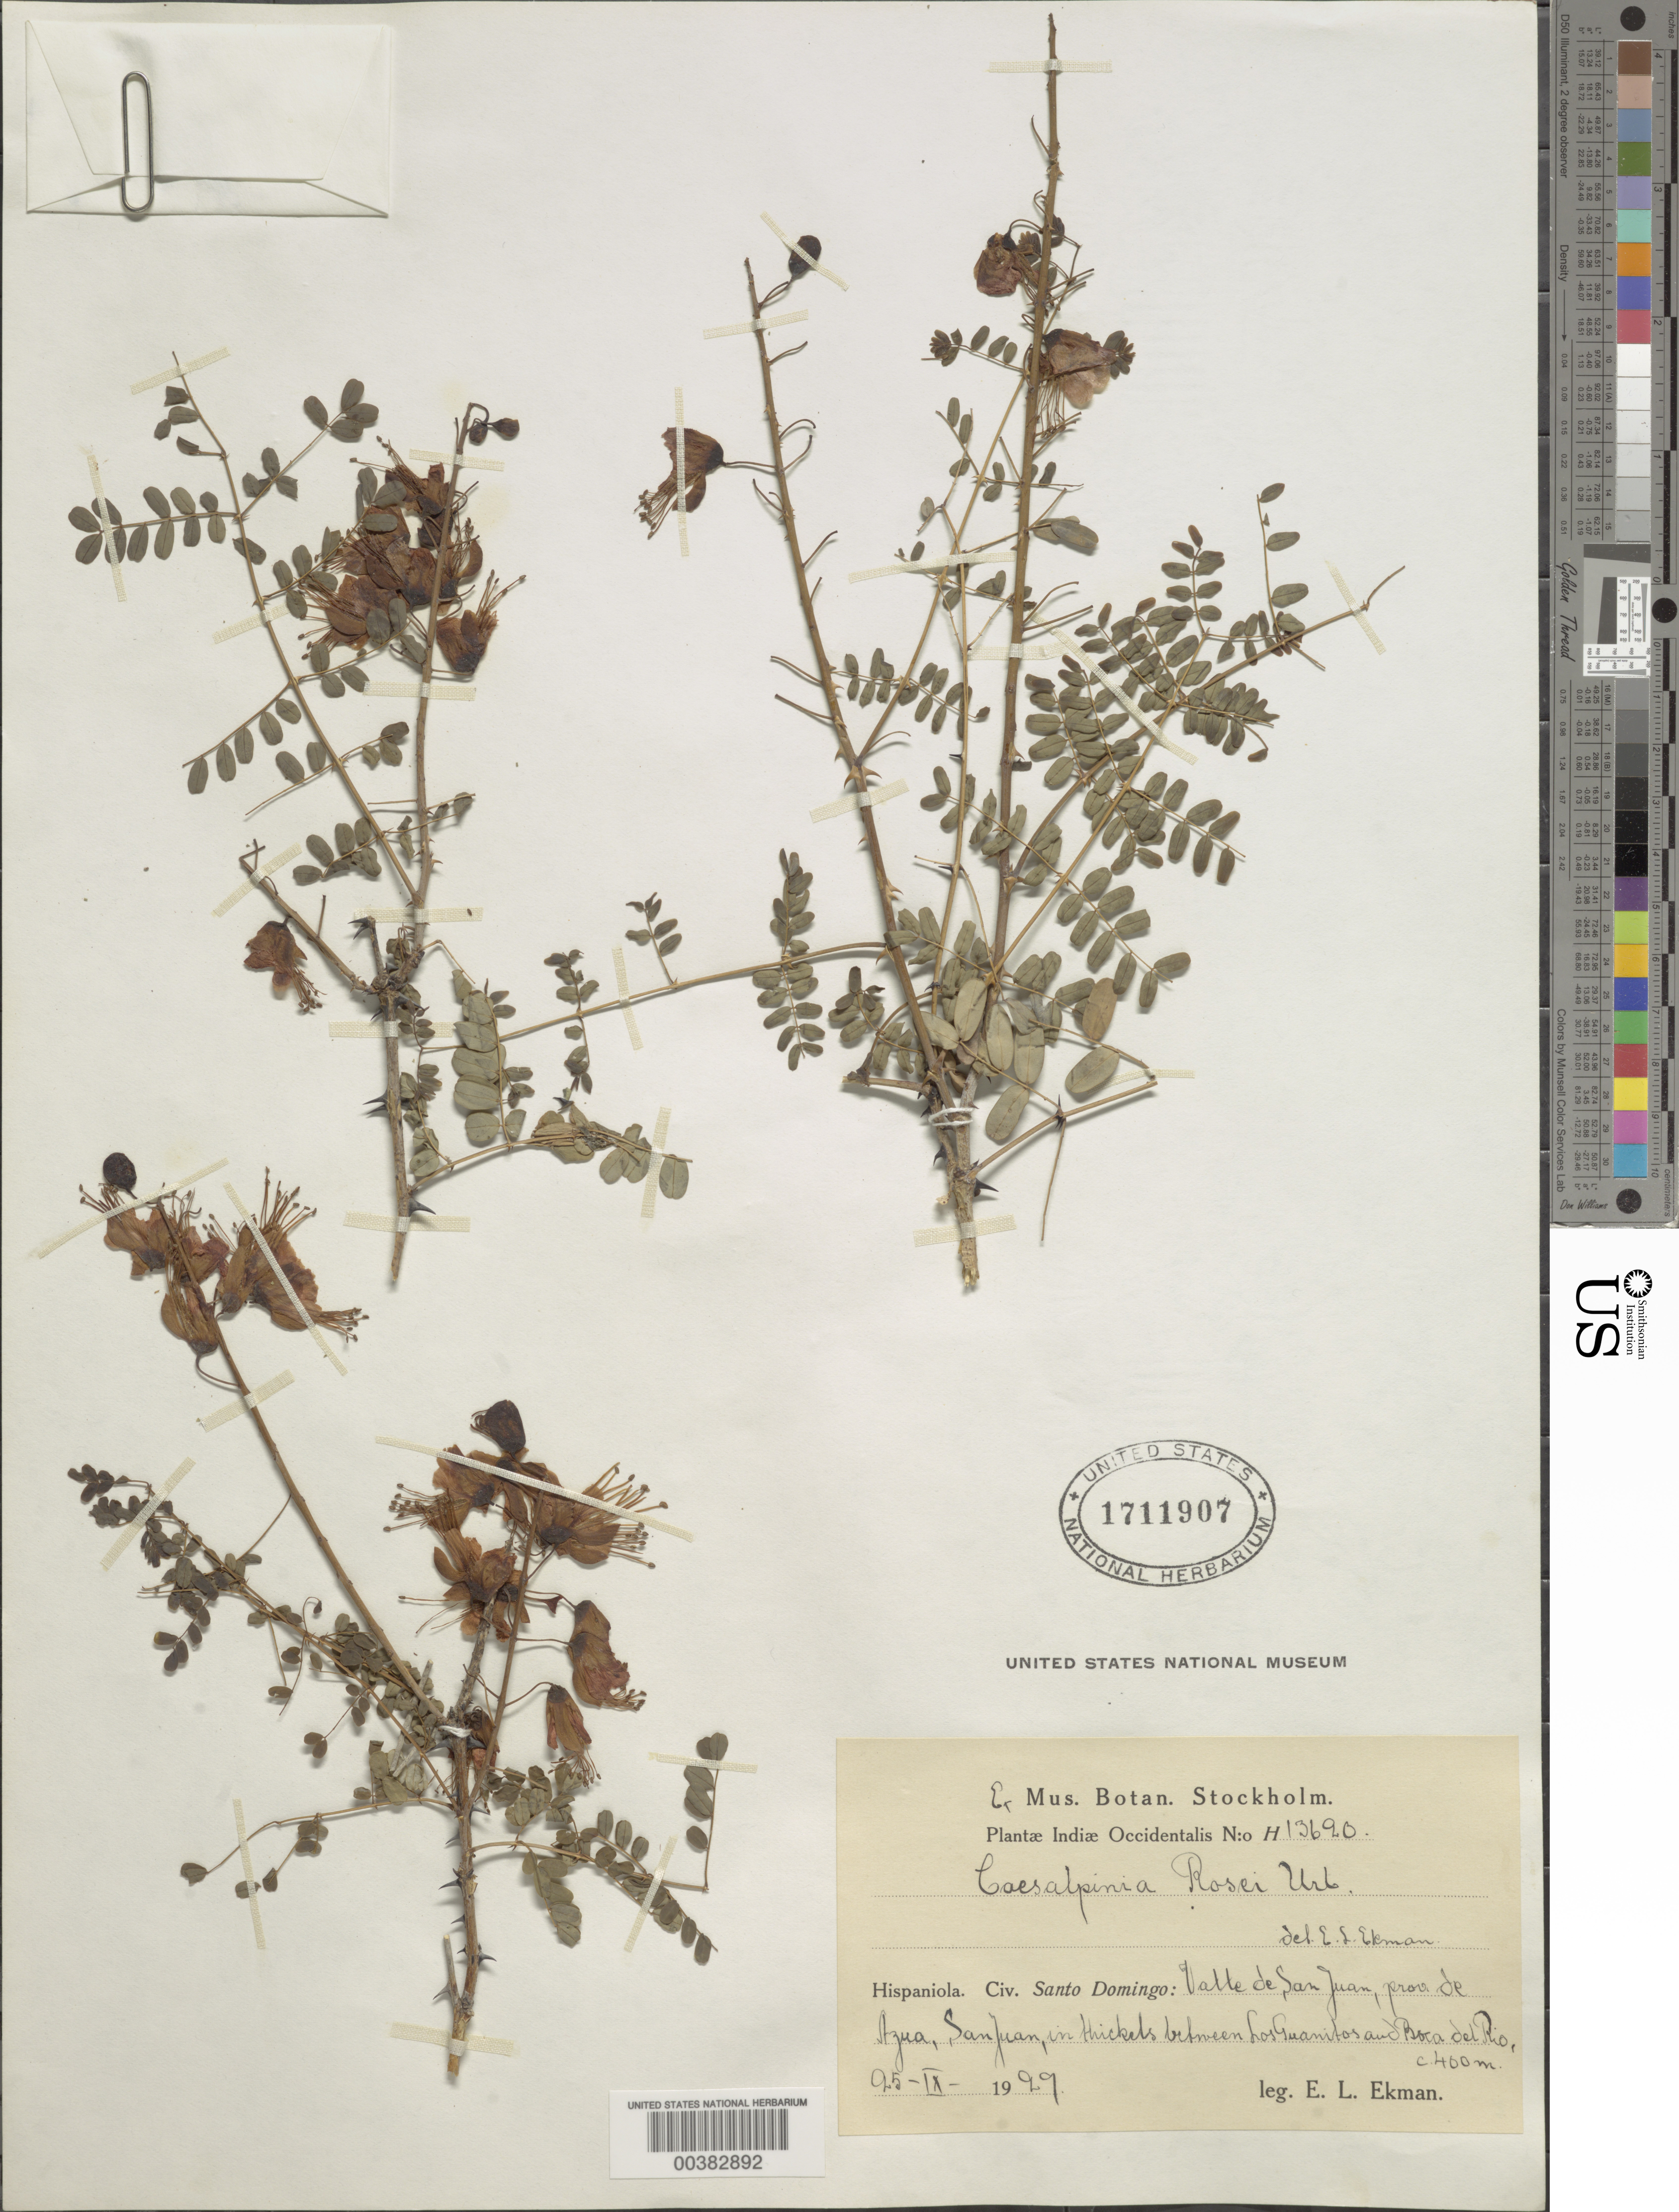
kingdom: Plantae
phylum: Tracheophyta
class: Magnoliopsida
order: Fabales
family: Fabaceae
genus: Denisophytum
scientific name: Denisophytum rosei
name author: (Urb.) Gagnon & G.P. Lewis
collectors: E. L. Ekman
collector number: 13690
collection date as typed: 25 Sep 1929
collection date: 1929-09-25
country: Dominican Republic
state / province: Azua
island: Hispaniola Island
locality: Valle de san juan, san juan, between los guanitos and boca del rio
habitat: In thickets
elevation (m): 400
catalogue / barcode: US 1711907